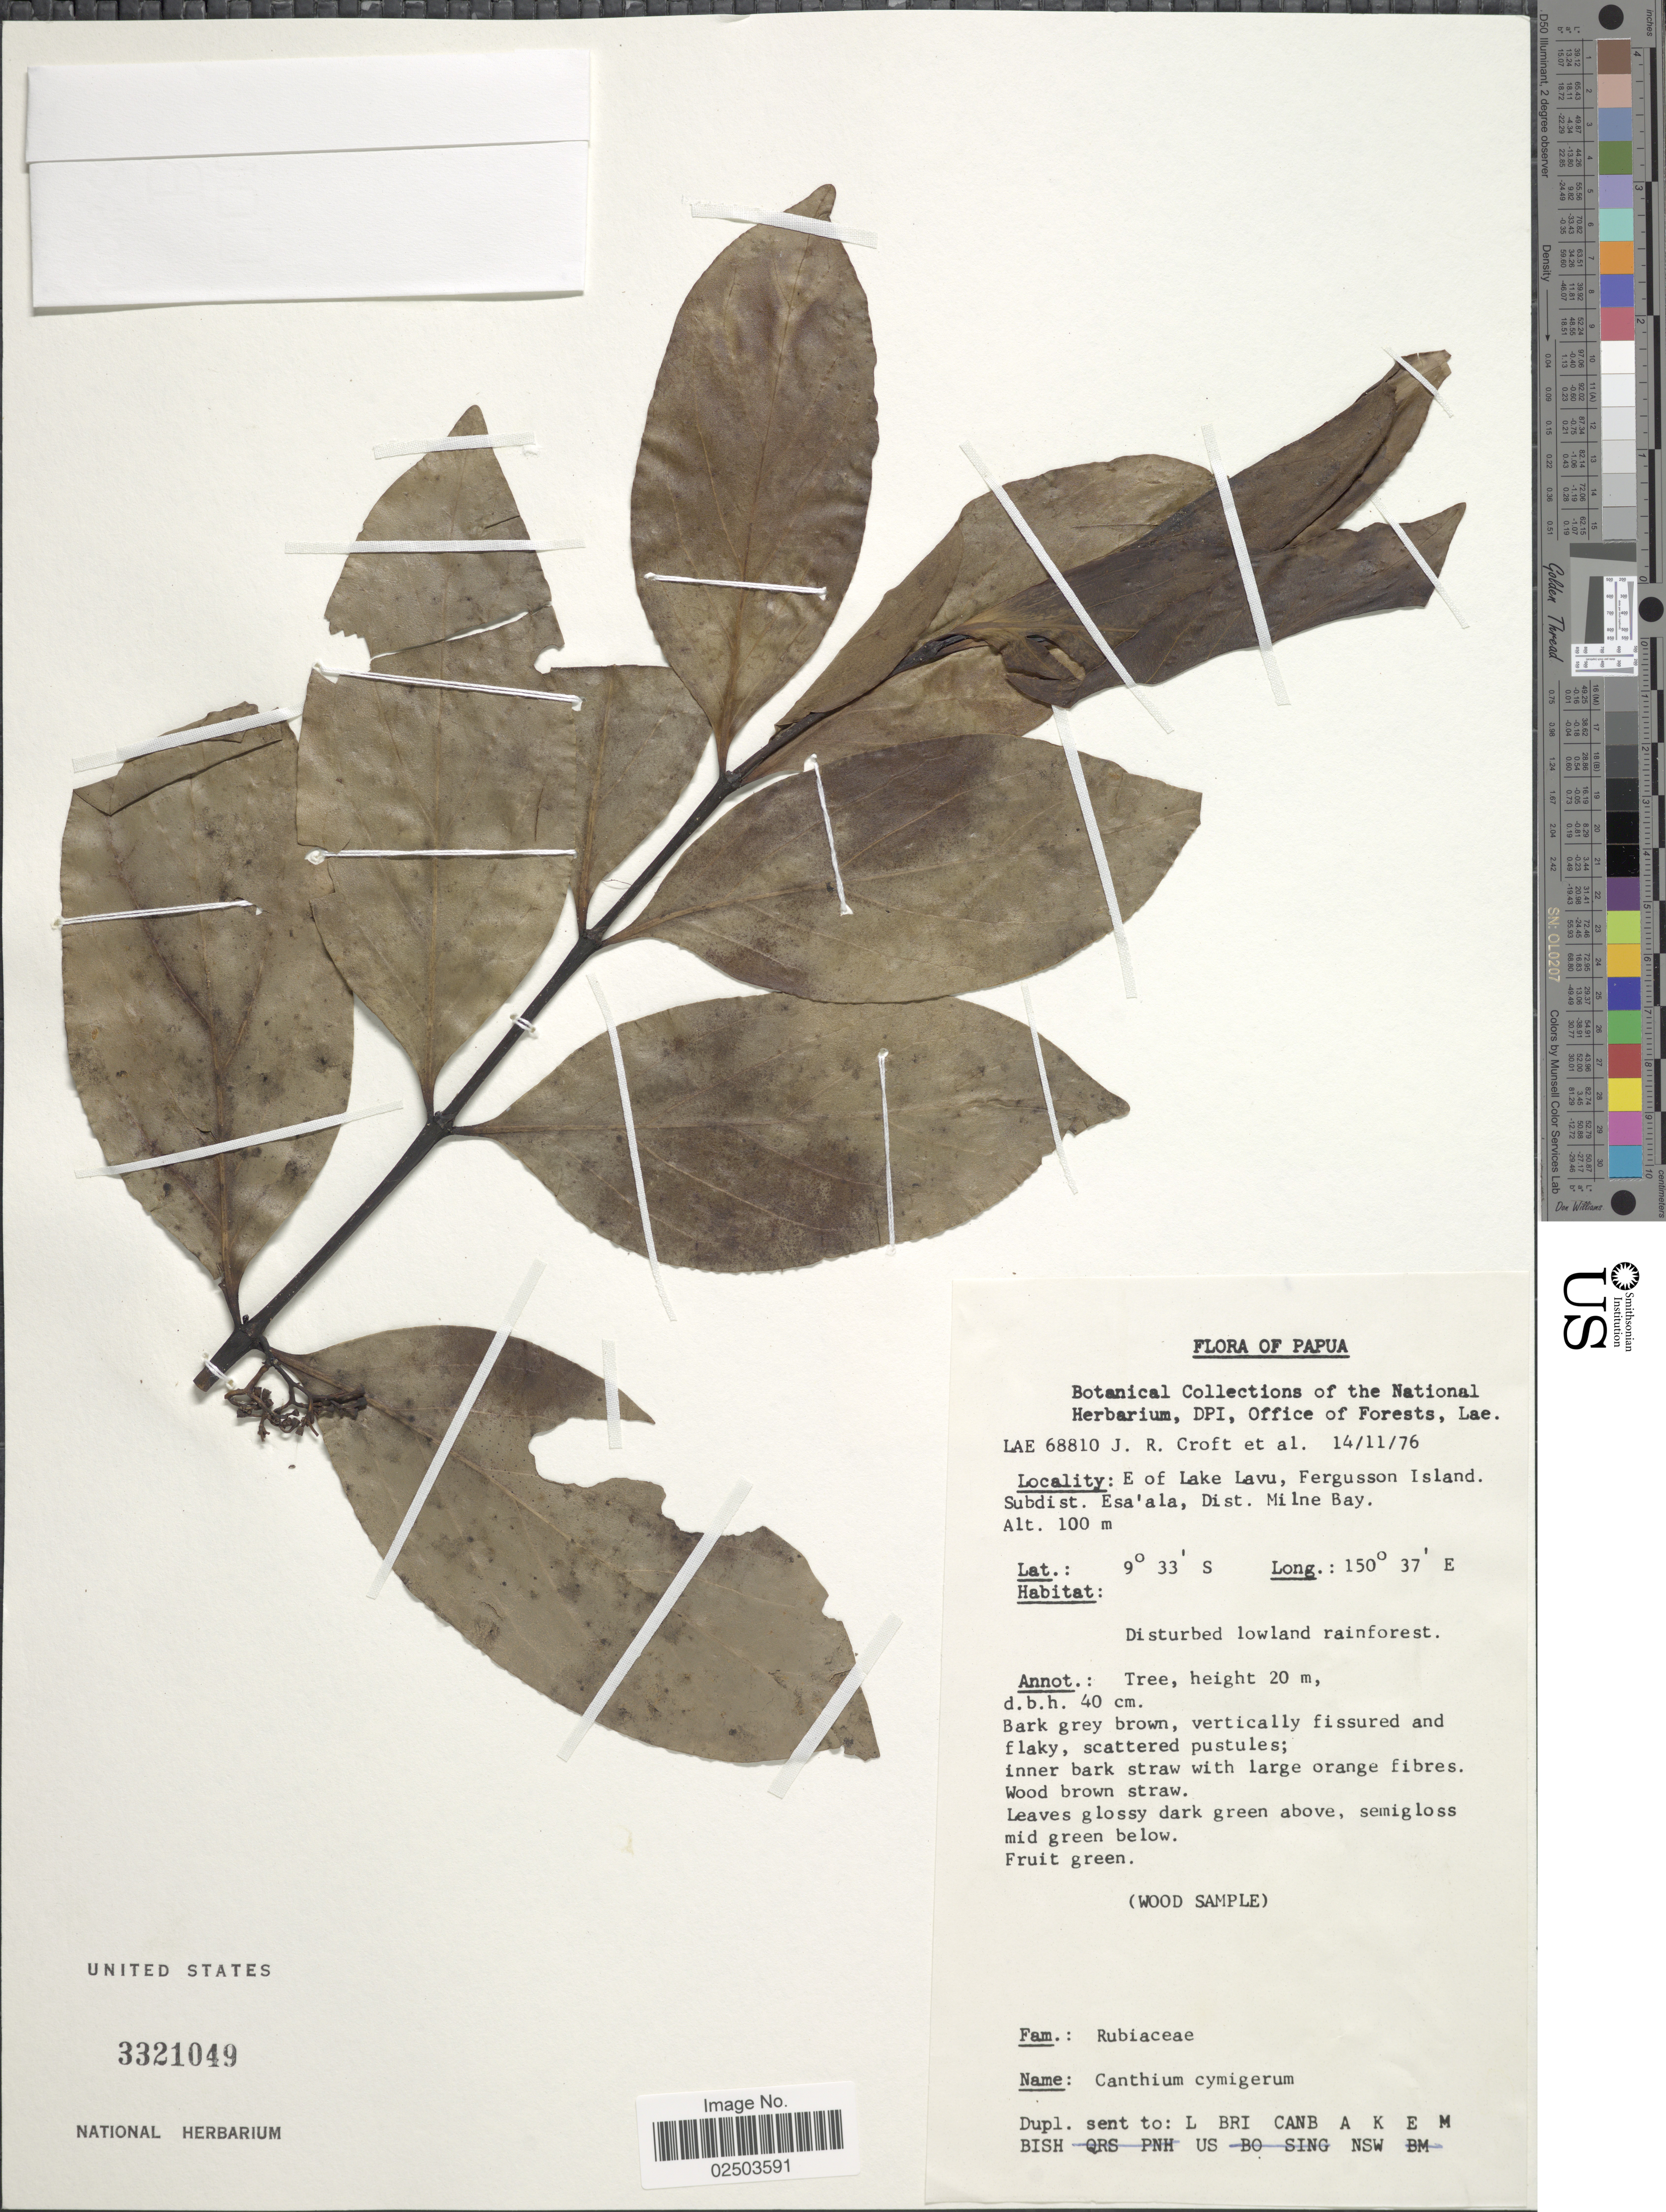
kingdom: Plantae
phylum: Tracheophyta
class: Magnoliopsida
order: Gentianales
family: Rubiaceae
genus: Psydrax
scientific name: Psydrax cymigera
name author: (Valeton) S. T. Reynolds & R.J.F. Hend.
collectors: J. R. Croft & et al.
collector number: LAE 68810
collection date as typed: Transcribed d/m/y: 14/11/76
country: Papua New Guinea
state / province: Milne Bay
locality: Papua, E of Lake Lavu, Fergusson Island. Subdist. Esa'ala, Dist. Milne Bay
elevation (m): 100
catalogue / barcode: US 3321049